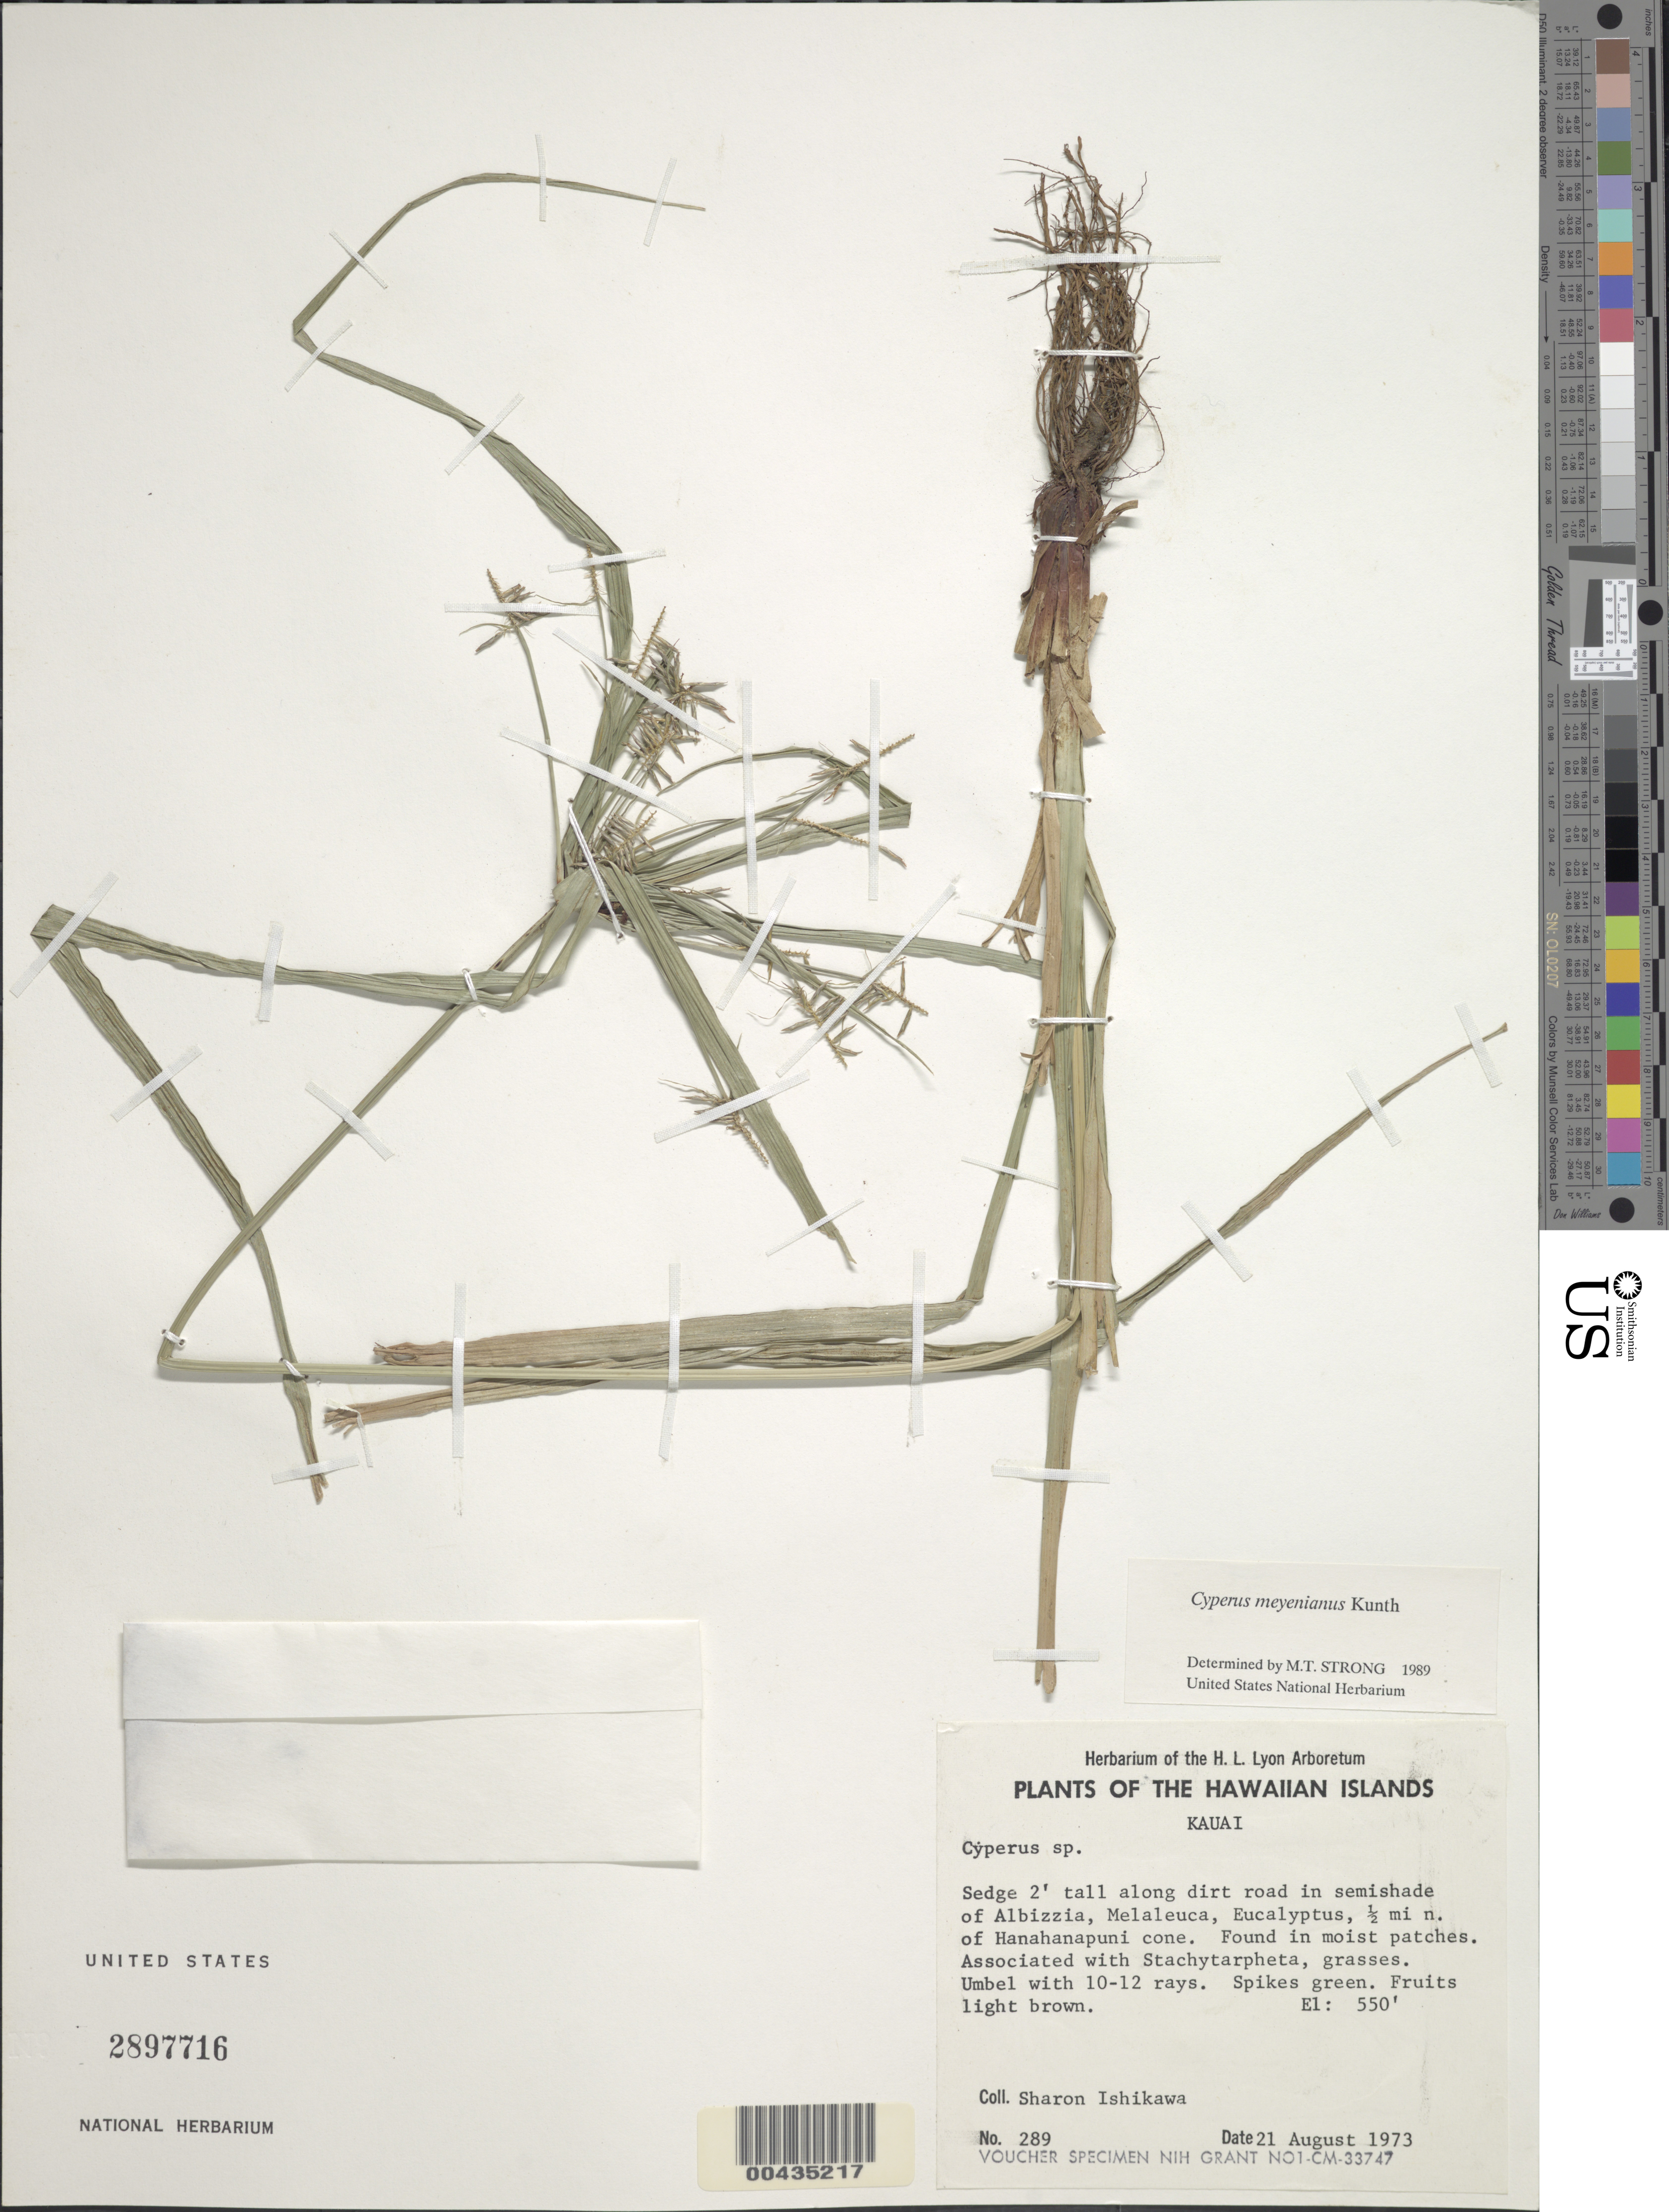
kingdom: Plantae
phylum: Tracheophyta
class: Liliopsida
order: Poales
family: Cyperaceae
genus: Cyperus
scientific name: Cyperus meyenianus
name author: Kunth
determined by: Strong, M. T., (US), Smithsonian Institution - National Museum of Natural History (UNITED STATES)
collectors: S. S. Ishikawa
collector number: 289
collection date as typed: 21 Aug 1973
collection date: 1973-08-21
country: United States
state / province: Hawaii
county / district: Kauai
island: Kaua'i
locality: Along dirt road 1/2 mile north of Hanahanapuni cone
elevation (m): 168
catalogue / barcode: US 2897716